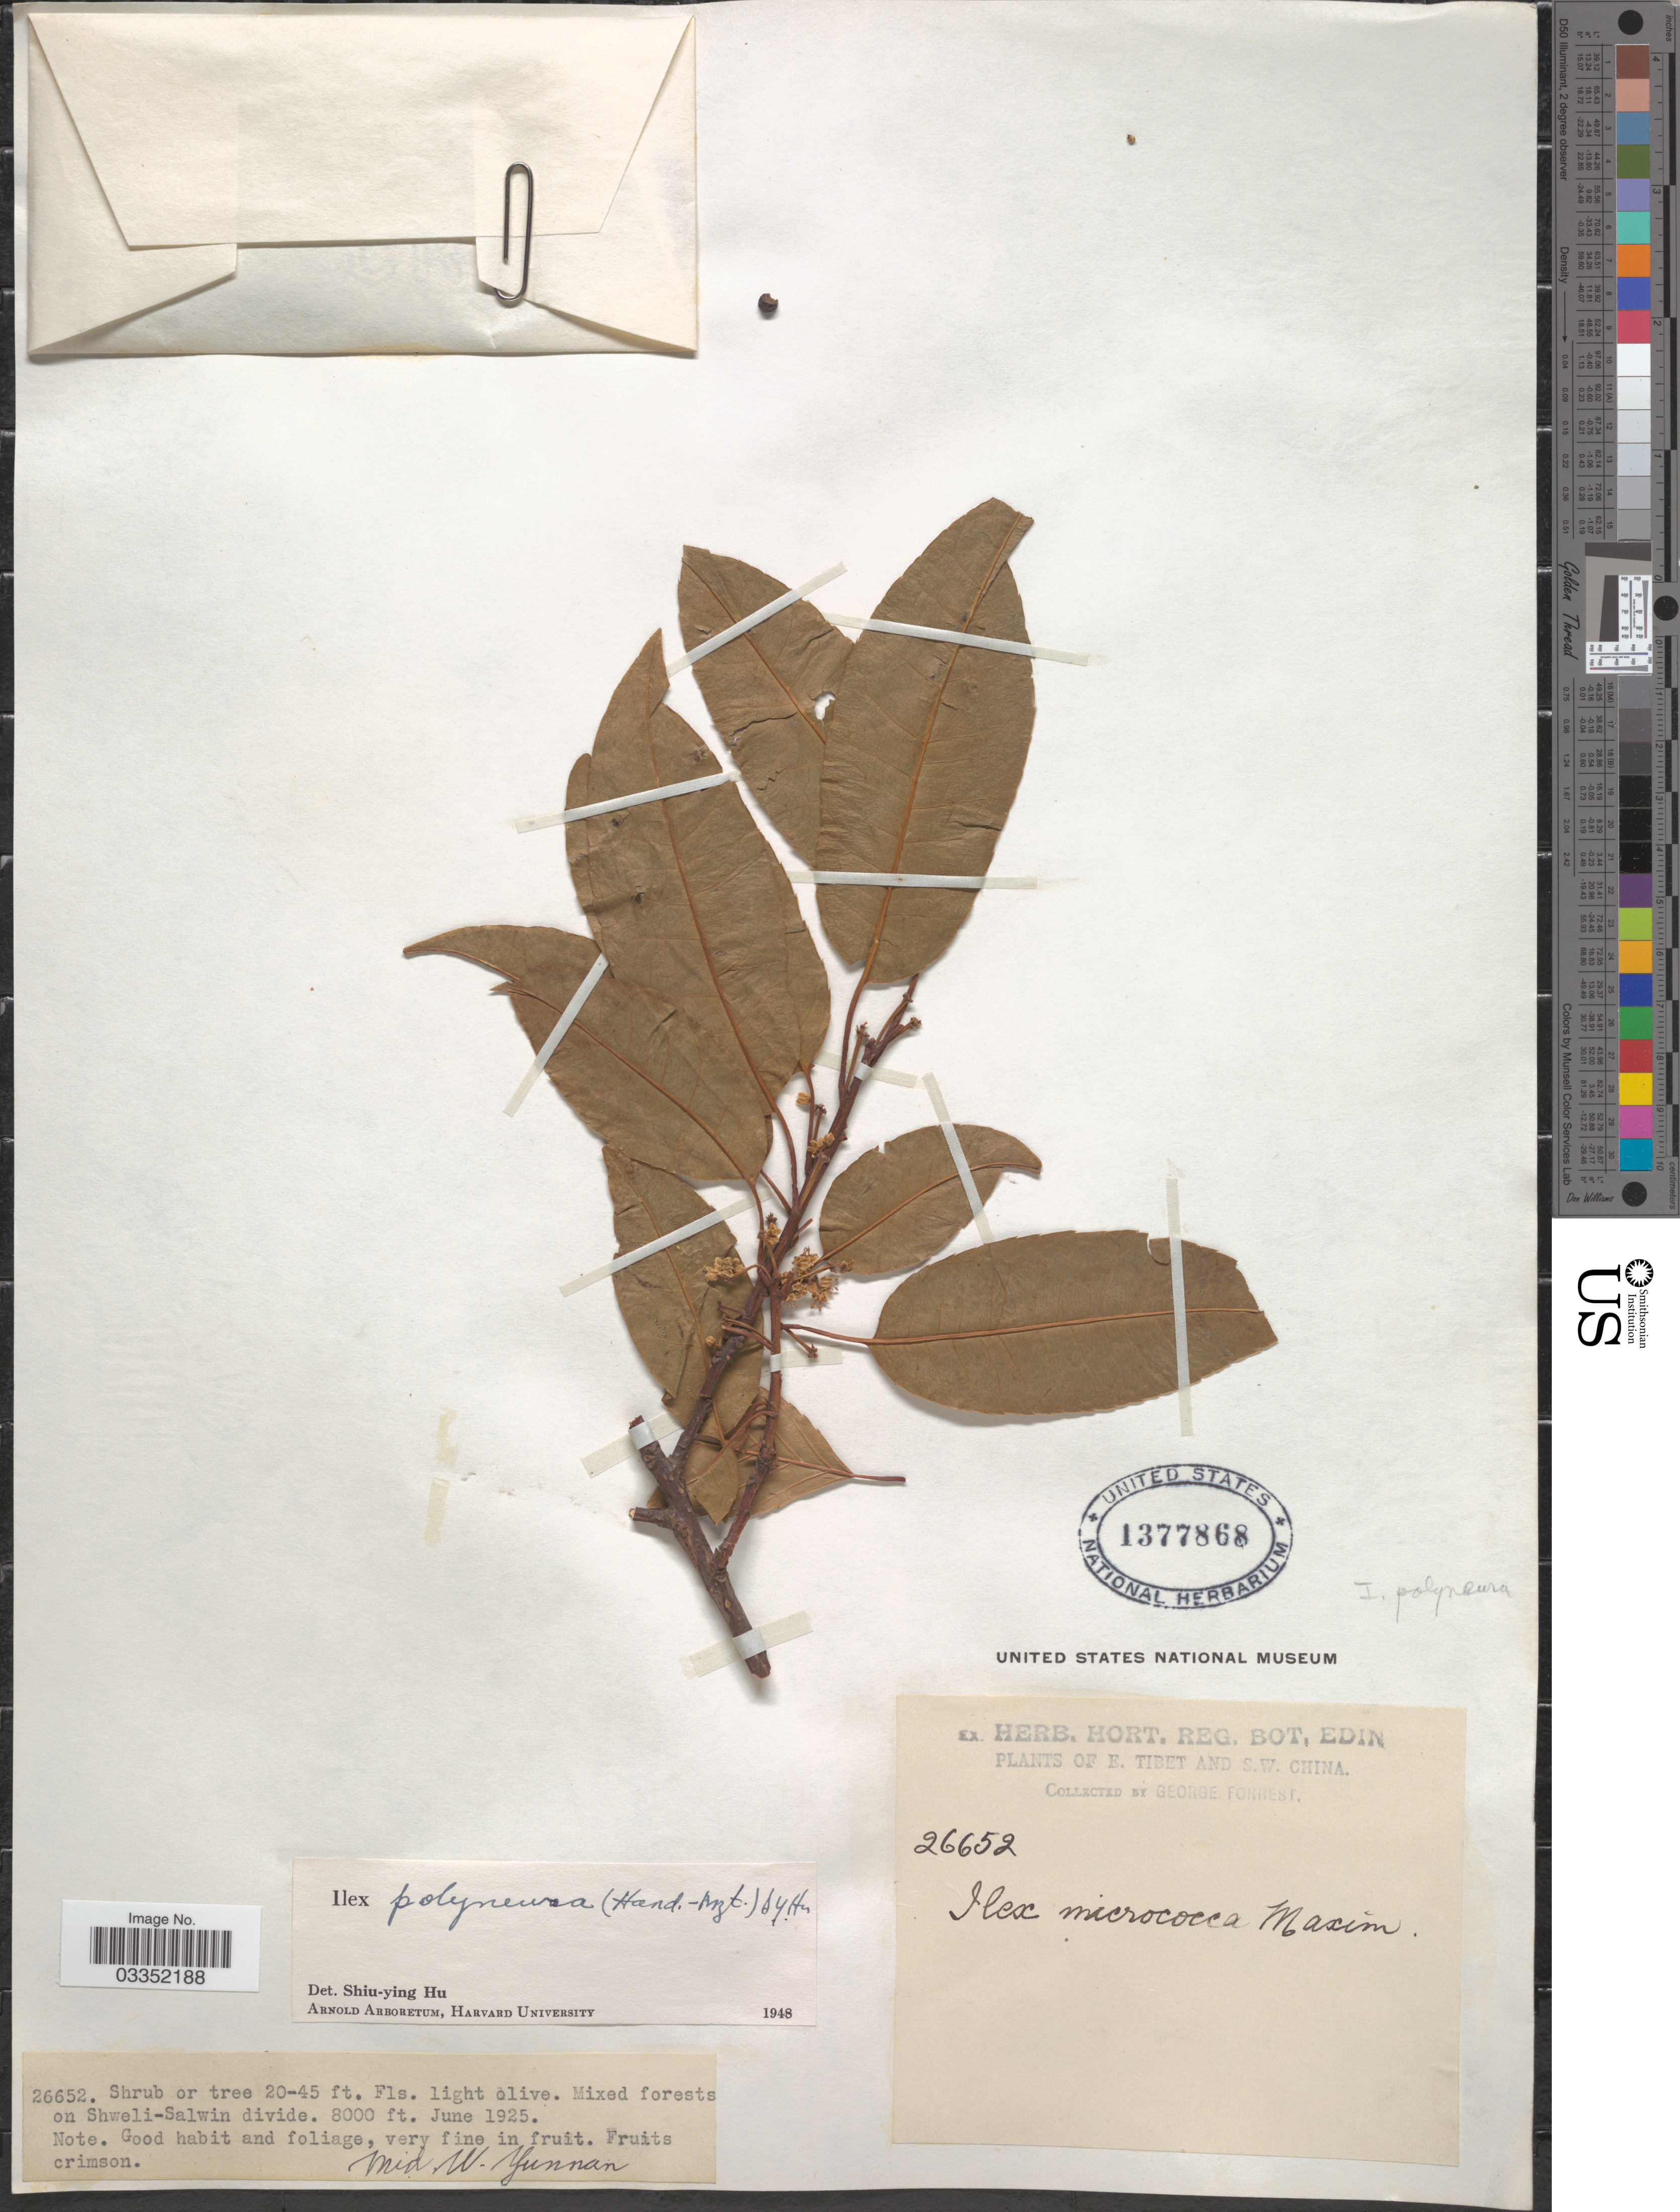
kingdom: Plantae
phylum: Tracheophyta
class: Magnoliopsida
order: Aquifoliales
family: Aquifoliaceae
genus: Ilex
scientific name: Ilex polyneura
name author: (Hand.-Mazz.) S.Y. Hu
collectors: G. Forrest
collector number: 26652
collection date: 1925-06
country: China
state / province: Yunnan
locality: E. Tibet and S.W. China, Mixed forests on Shweli-Salwin divide, Mid. W. Yunnan.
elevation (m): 2438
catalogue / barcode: US 1377868